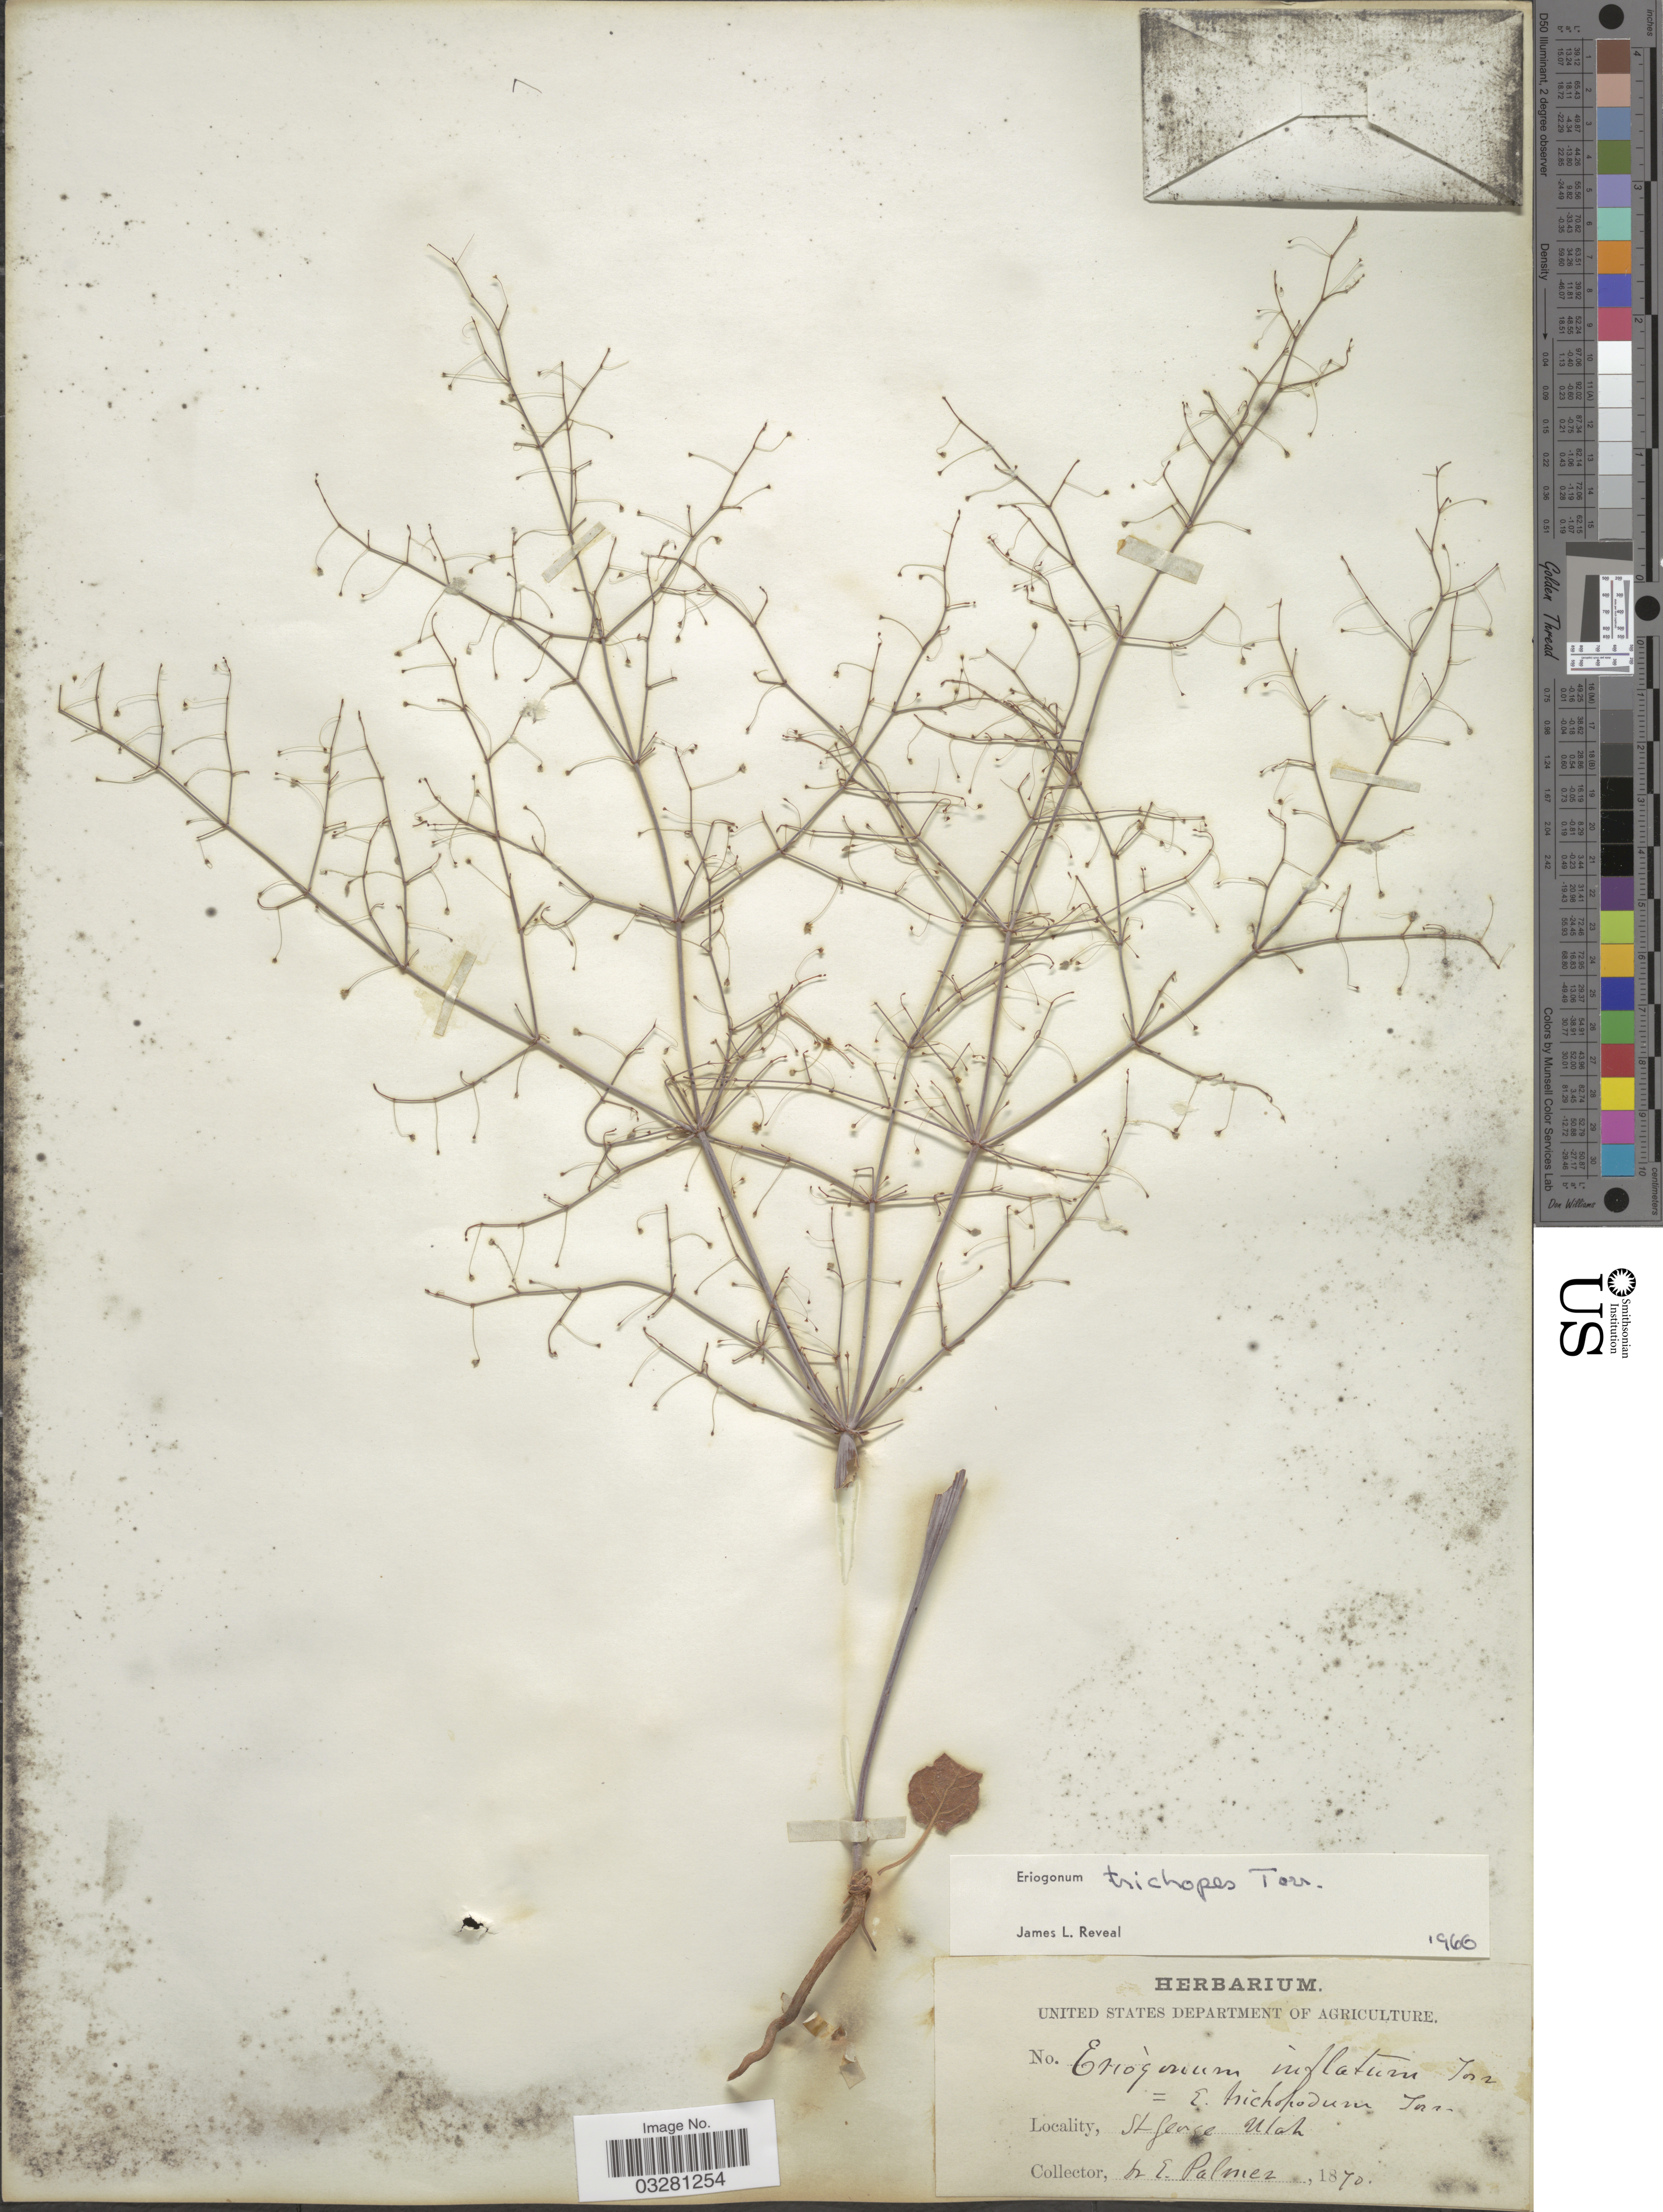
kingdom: Plantae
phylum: Tracheophyta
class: Magnoliopsida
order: Caryophyllales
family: Polygonaceae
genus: Eriogonum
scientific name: Eriogonum trichopes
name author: Torr.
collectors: E. Palmer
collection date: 1870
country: United States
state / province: Utah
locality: St George.